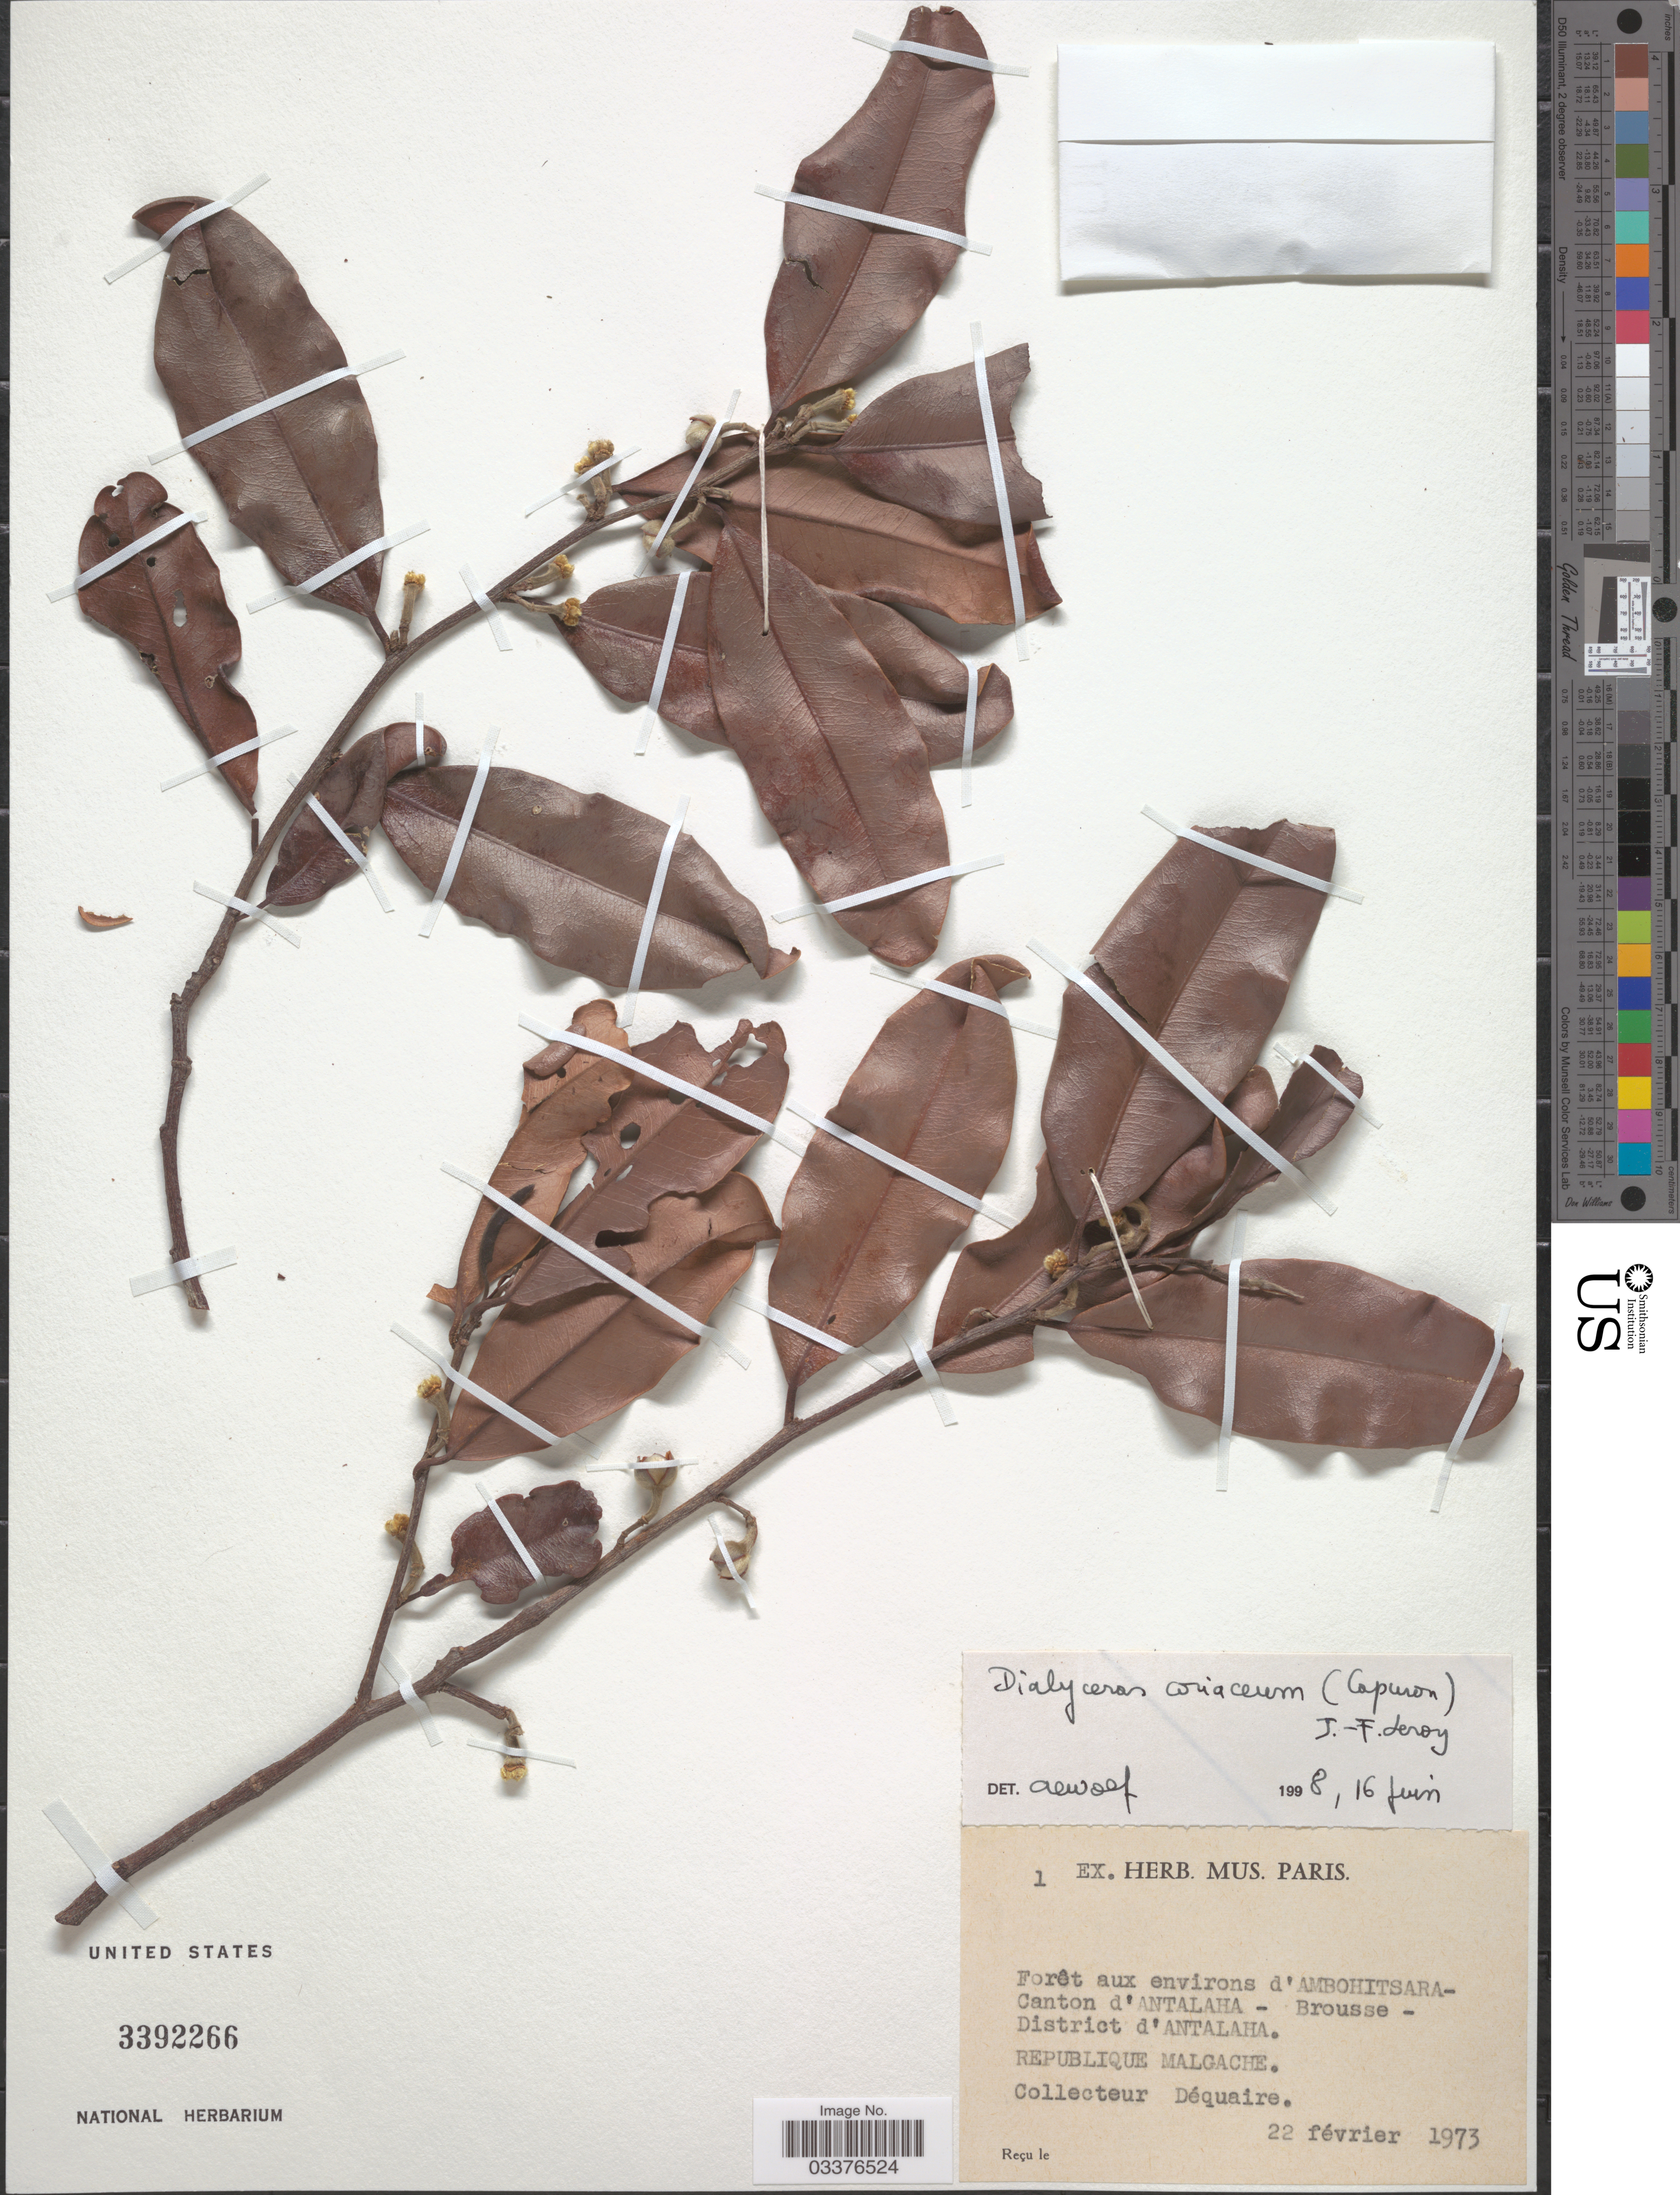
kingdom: Plantae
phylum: Tracheophyta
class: Magnoliopsida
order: Malvales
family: Sphaerosepalaceae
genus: Dialyceras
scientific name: Dialyceras coriaceum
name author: (Capuron) J.-F. Leroy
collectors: Dequaire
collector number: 1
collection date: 1973-02-22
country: Madagascar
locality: Forêt aux environs d'Ambohitsara-Canton d'Antalaha - Brousse - District d'Antalaha. Republique Malgache.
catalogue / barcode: US 3392266